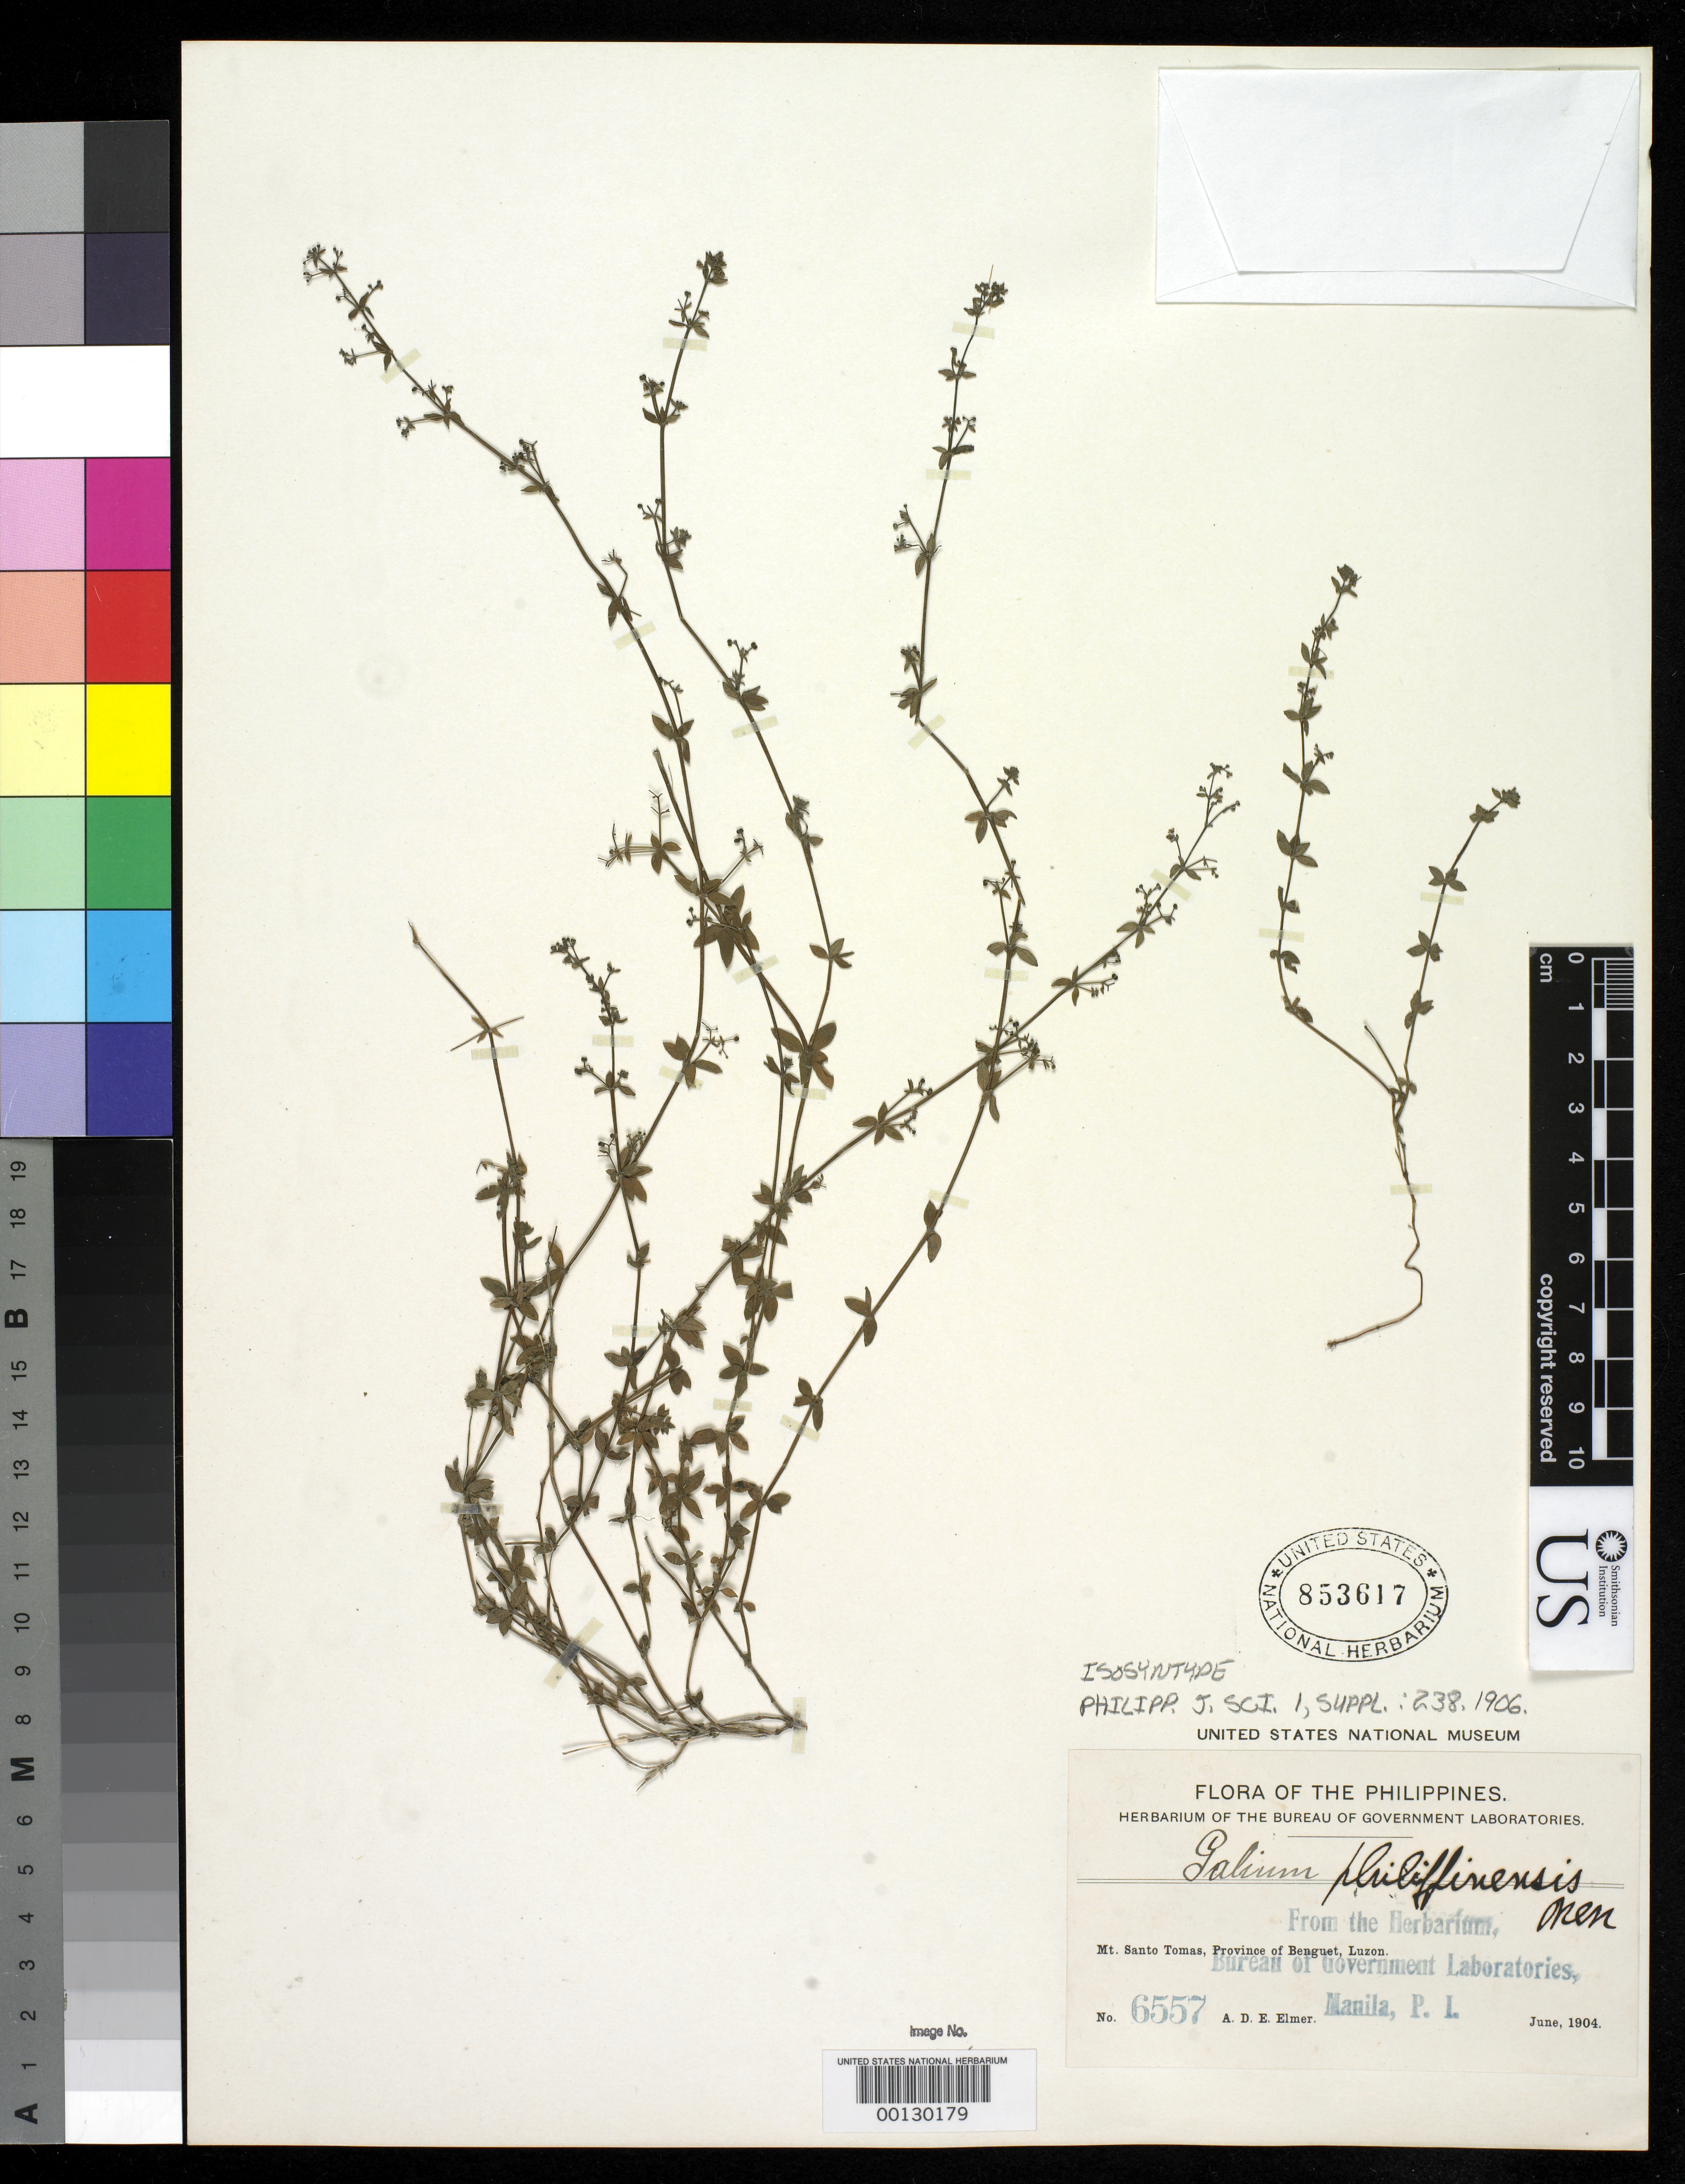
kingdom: Plantae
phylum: Tracheophyta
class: Magnoliopsida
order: Gentianales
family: Rubiaceae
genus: Galium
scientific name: Galium philippinense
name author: Merr.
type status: Isosyntype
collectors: A. D. E. Elmer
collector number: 6557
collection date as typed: Jun 1904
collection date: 1904-06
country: Philippines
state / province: Cordillera (Administrative Region)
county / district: Benguet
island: Luzon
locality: Mount Santo Tomas.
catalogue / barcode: US 853617